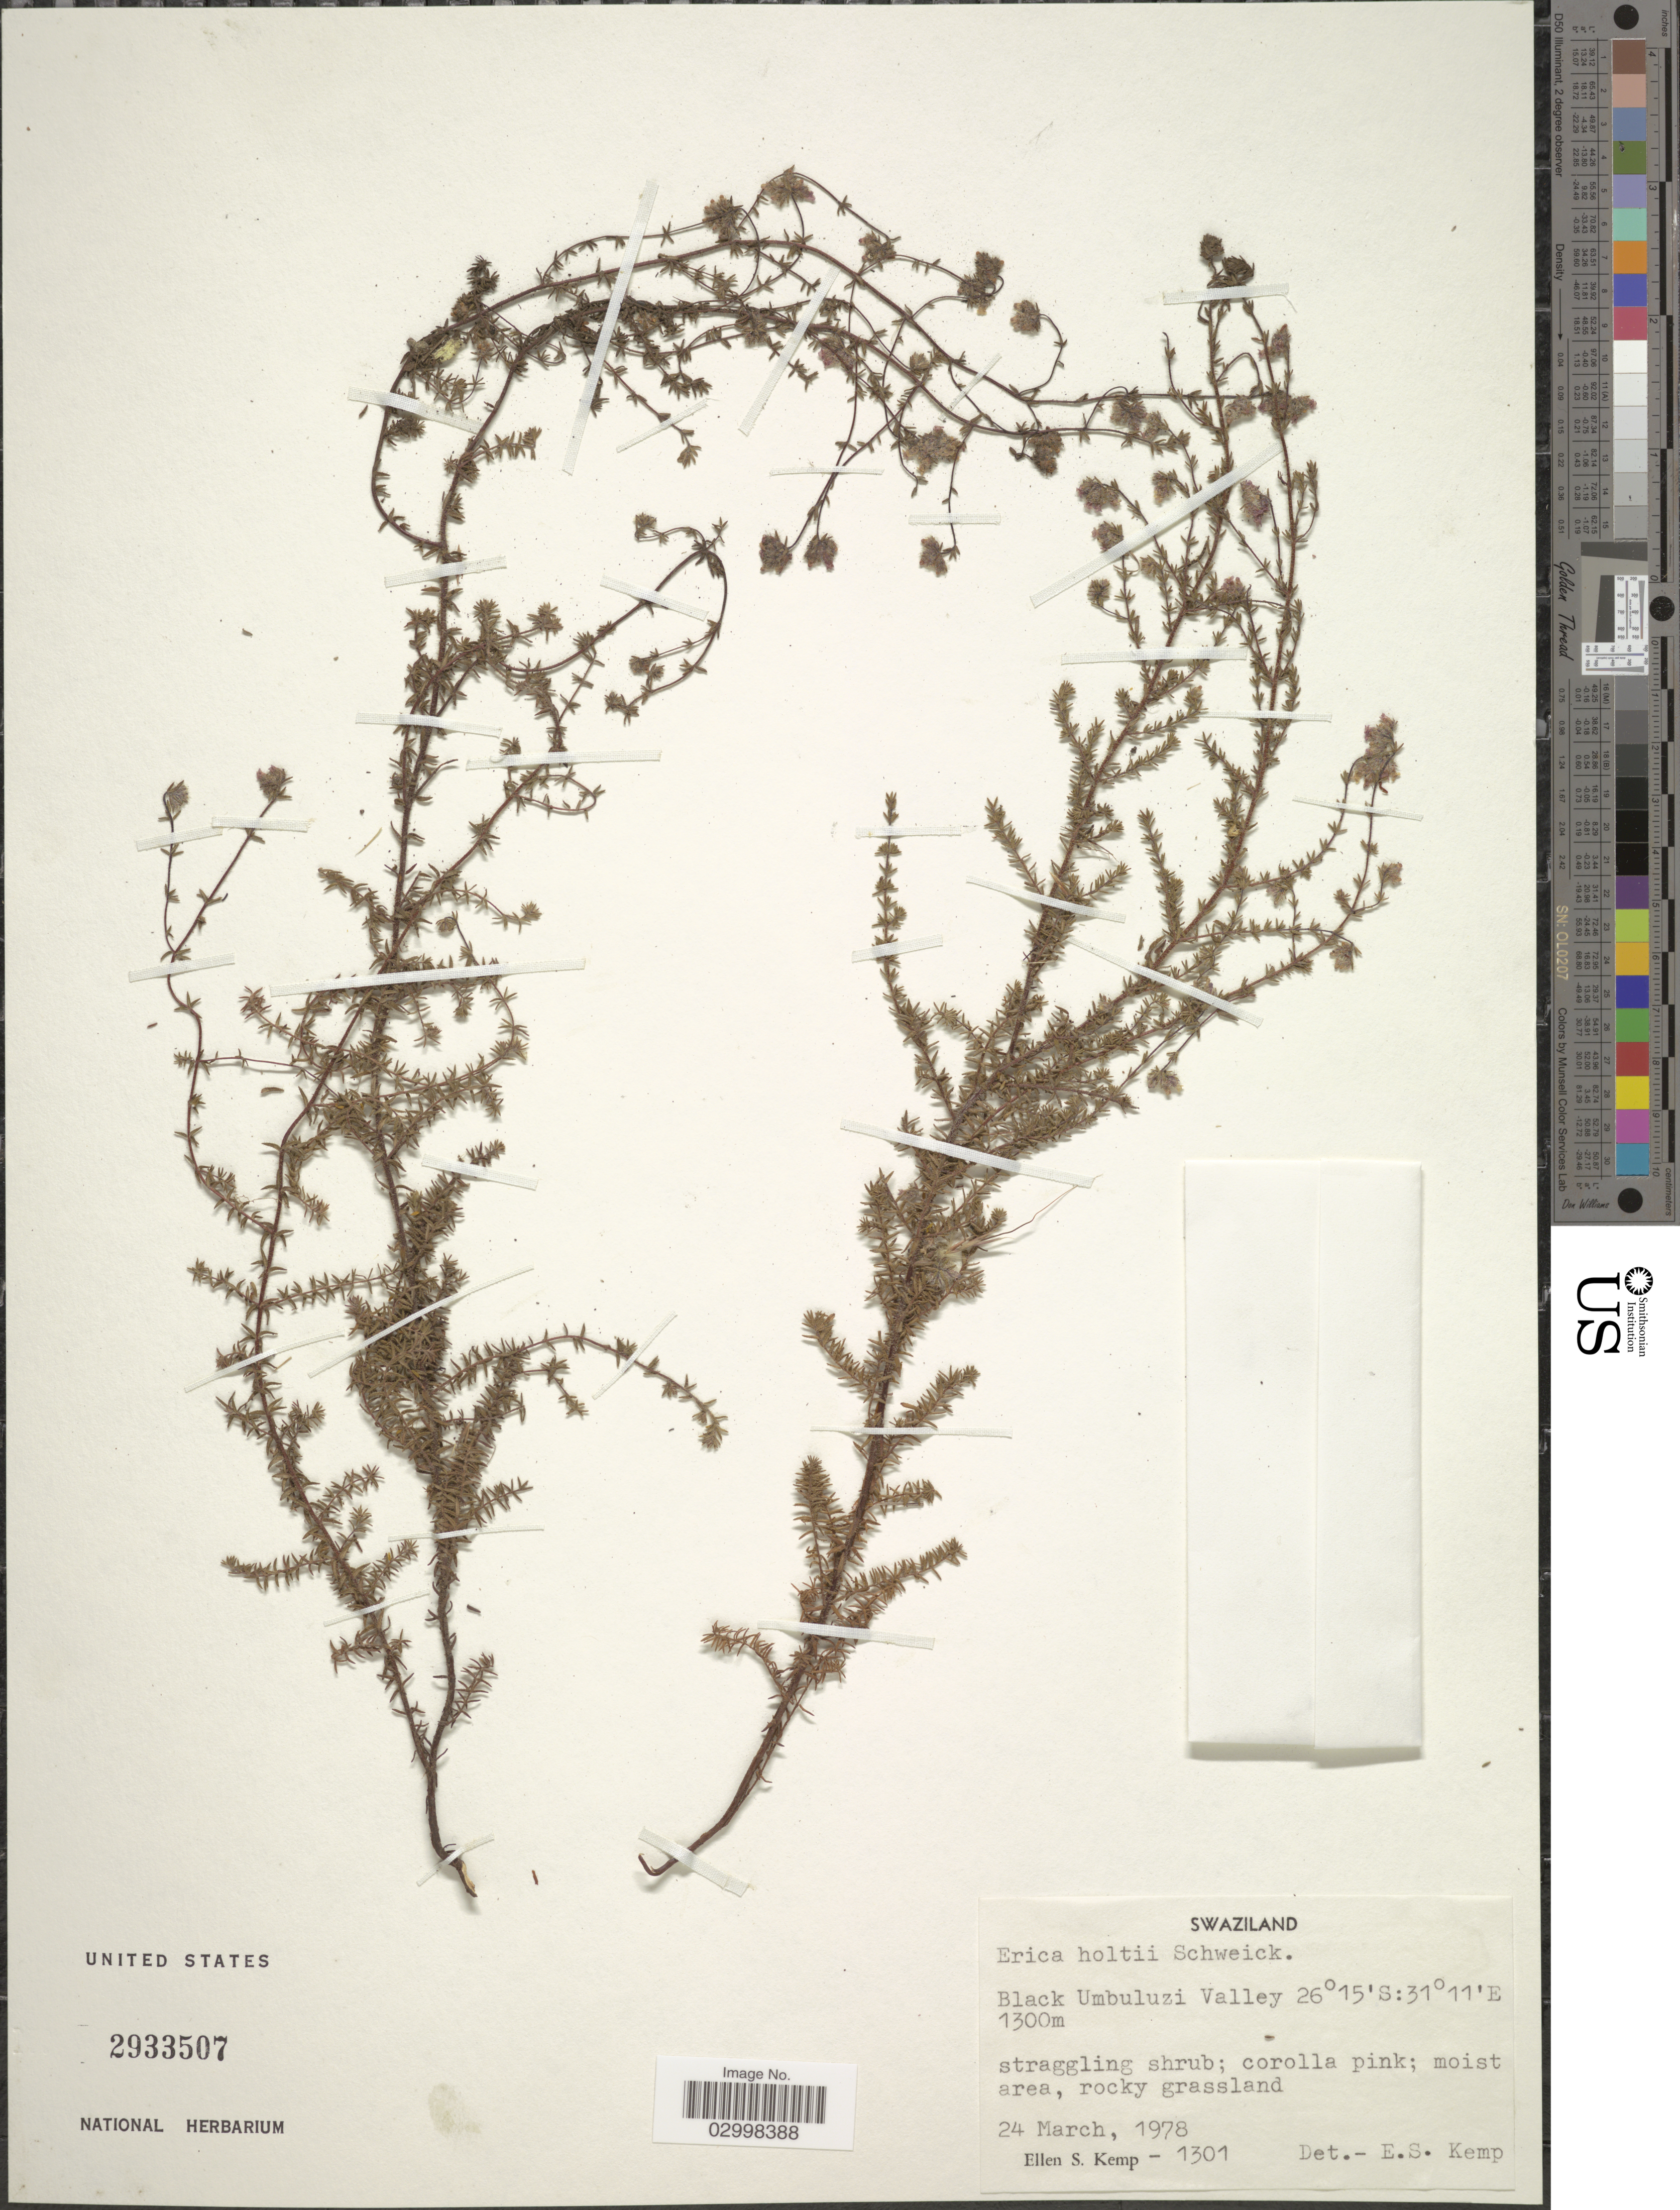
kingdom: Plantae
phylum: Tracheophyta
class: Magnoliopsida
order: Ericales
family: Ericaceae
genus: Erica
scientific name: Erica holtii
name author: Schweick.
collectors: E. S. Kemp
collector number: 1301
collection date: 1978-03-24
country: Eswatini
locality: Black Umbuluzi Valley.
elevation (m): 1300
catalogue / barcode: US 2933507